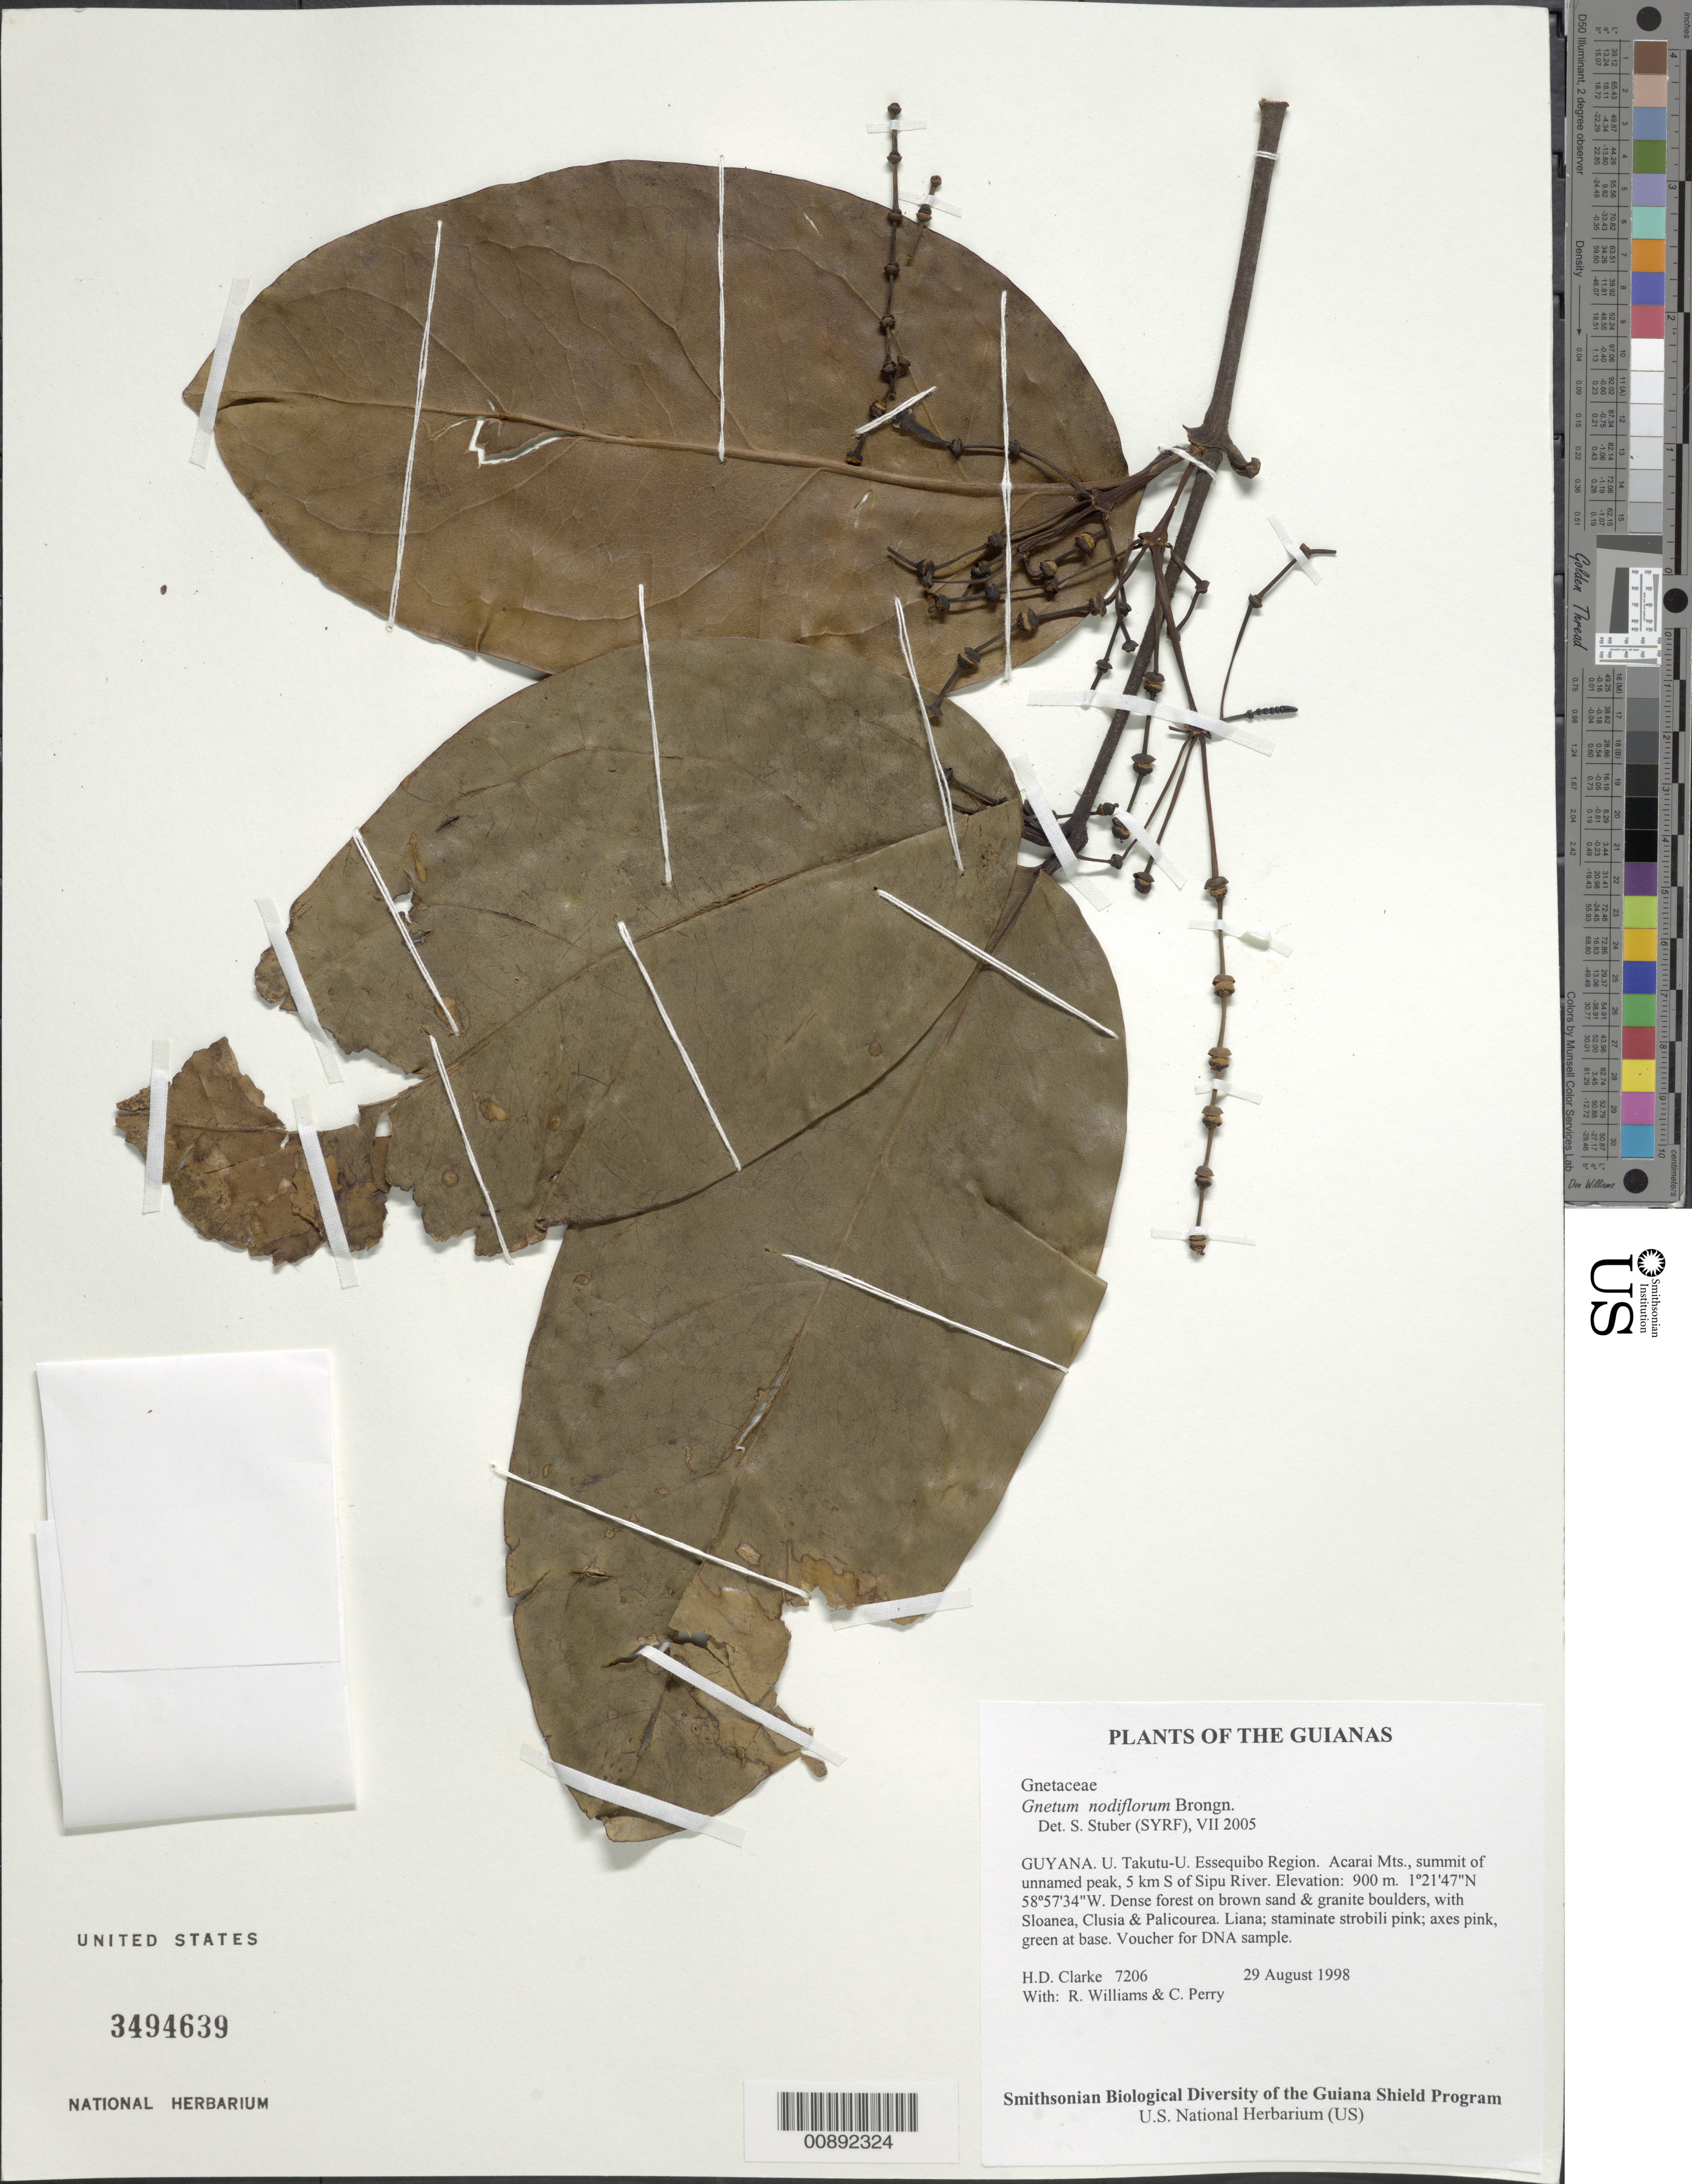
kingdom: Plantae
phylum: Tracheophyta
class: Gnetopsida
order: Gnetales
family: Gnetaceae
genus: Gnetum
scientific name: Gnetum nodiflorum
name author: Brongn.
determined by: Stuber, S.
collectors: H. D. Clarke, R. Williams & C. Perry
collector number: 7206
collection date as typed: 29 August 1998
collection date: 1998-08-29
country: Guyana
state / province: U. Takutu-U. Essequibo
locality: Acarai Mts., summit of unnamed peak, 5 km S of Sipu River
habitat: Dense forest on brown sand & granite boulders, with Sloanea, Clusia & Palicourea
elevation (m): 900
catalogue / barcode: US 3494639